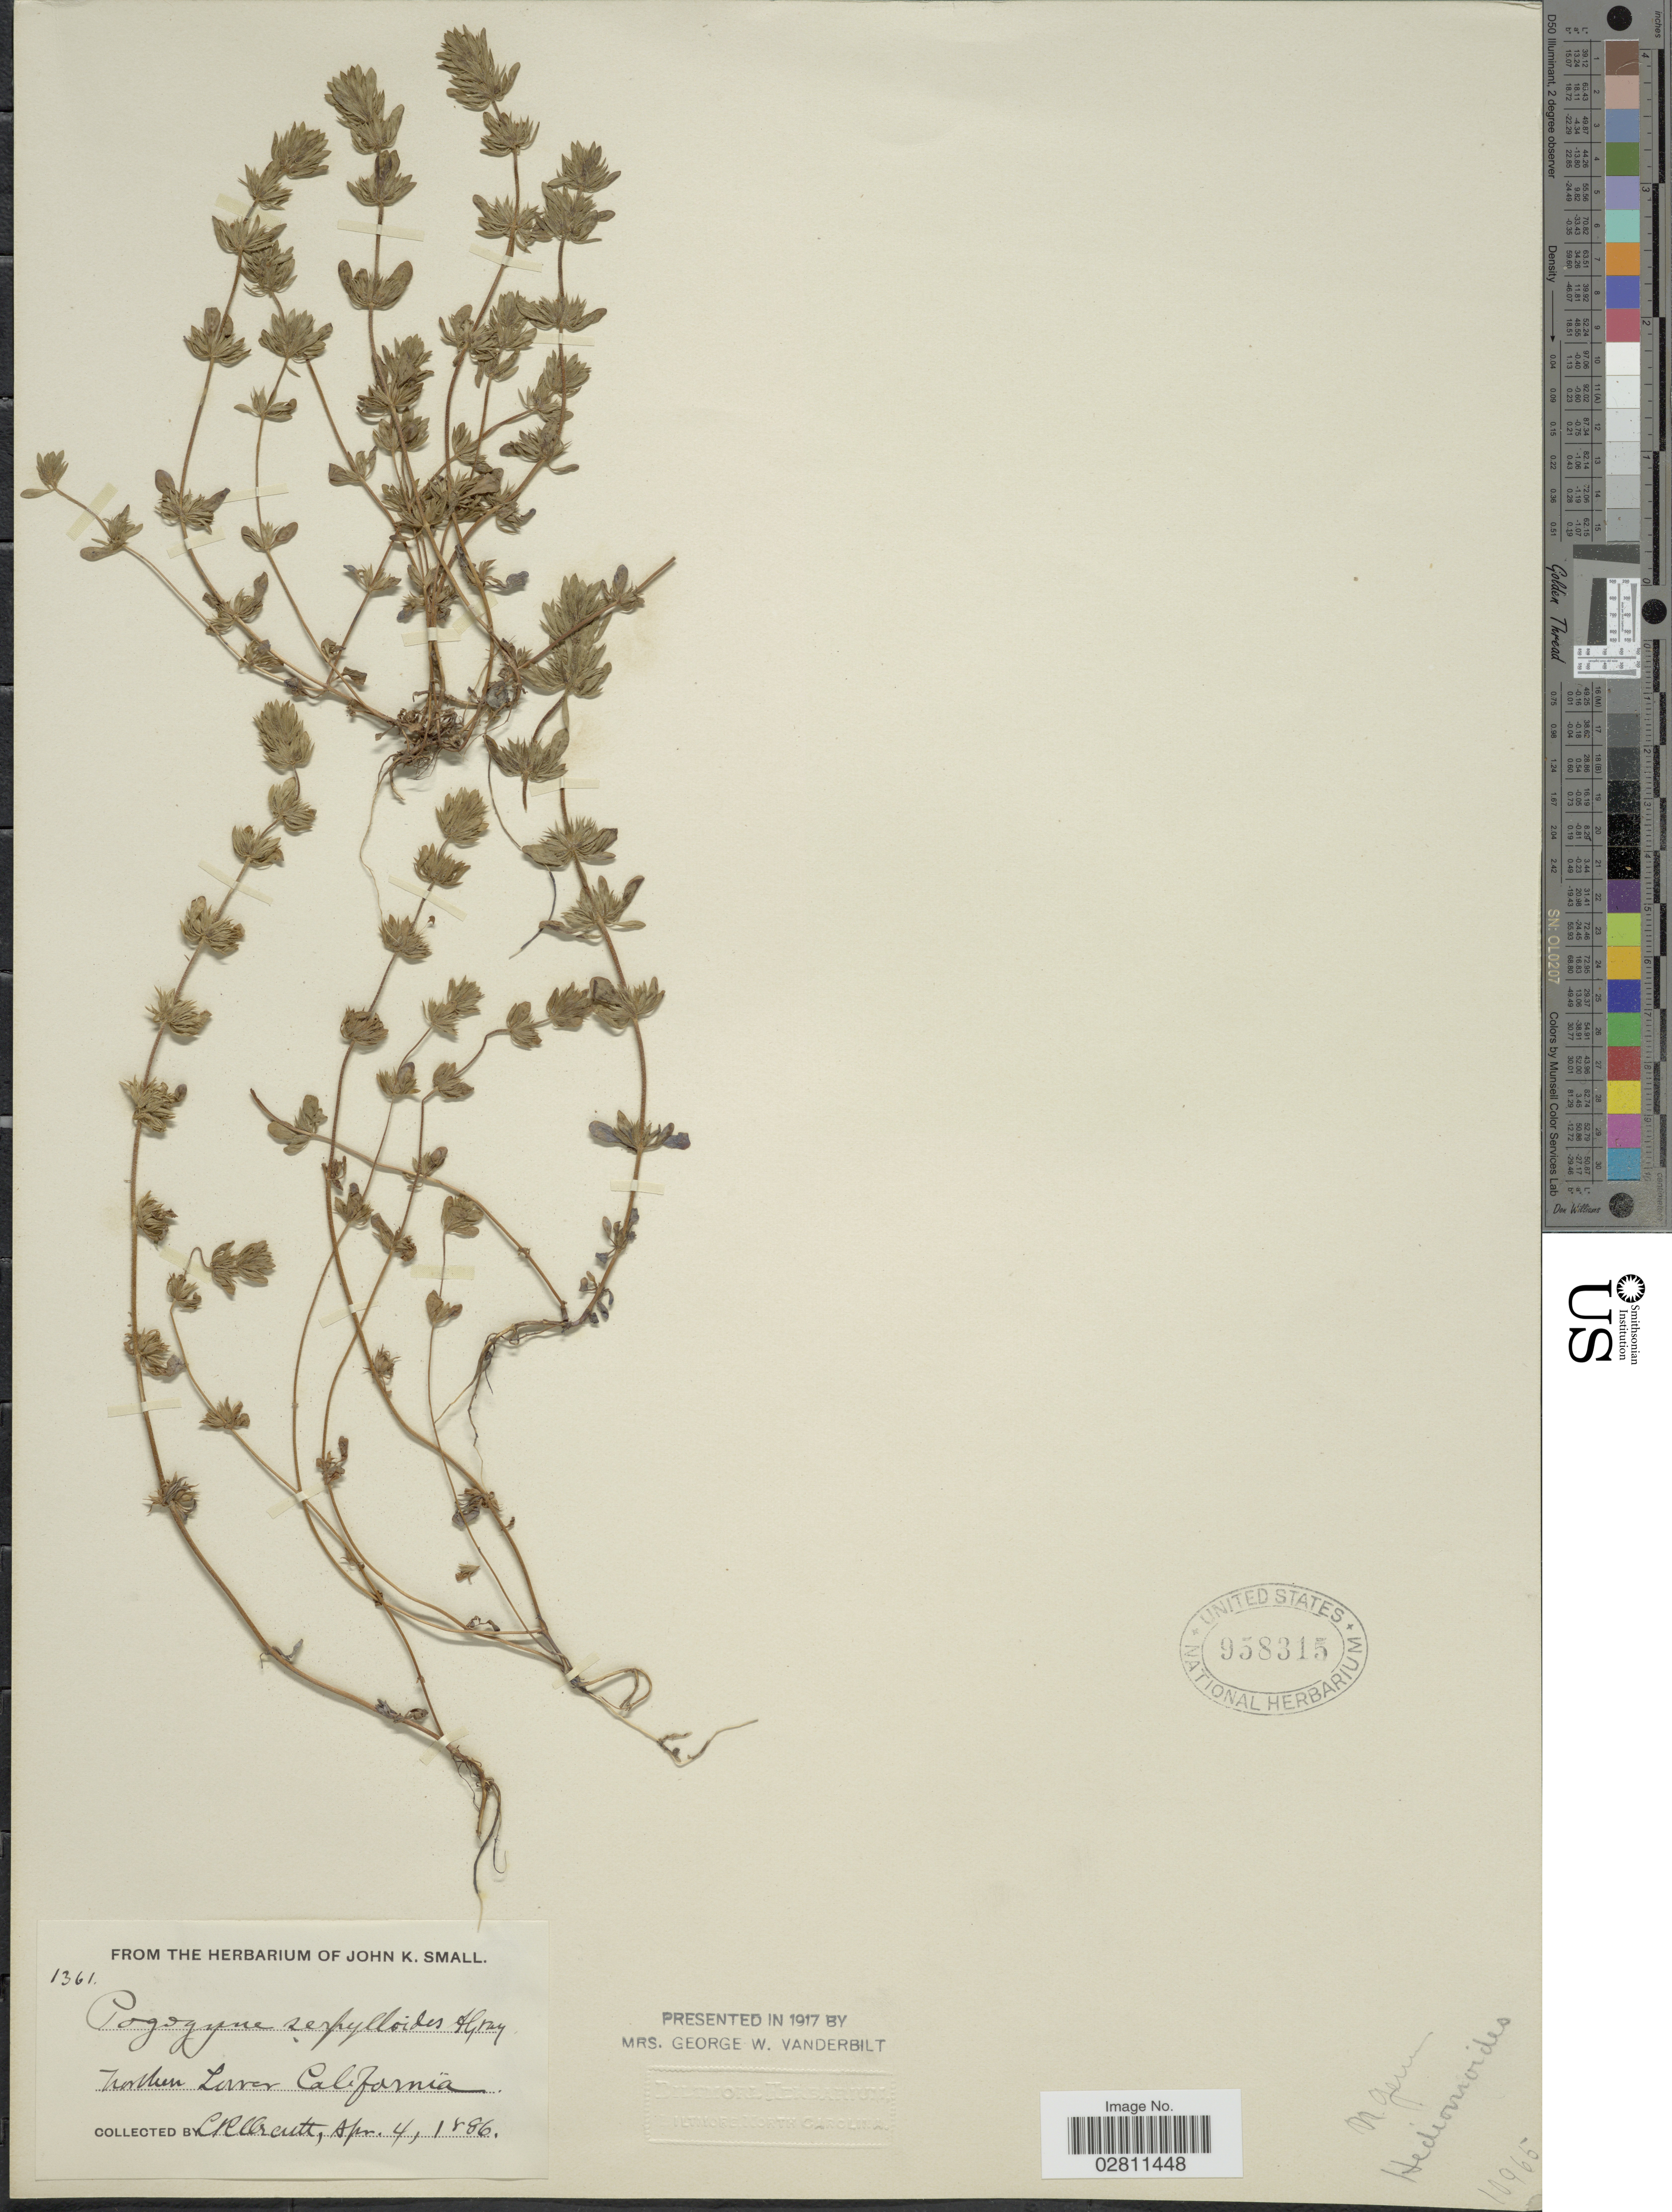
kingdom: Plantae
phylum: Tracheophyta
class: Magnoliopsida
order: Lamiales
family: Lamiaceae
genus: Pogogyne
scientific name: Pogogyne serpylloides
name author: (Torr.) A. Gray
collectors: C. R. Orcutt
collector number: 1361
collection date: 1886-04-04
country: Mexico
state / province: Baja California Norte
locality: Northern Lower California.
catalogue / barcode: US 958315